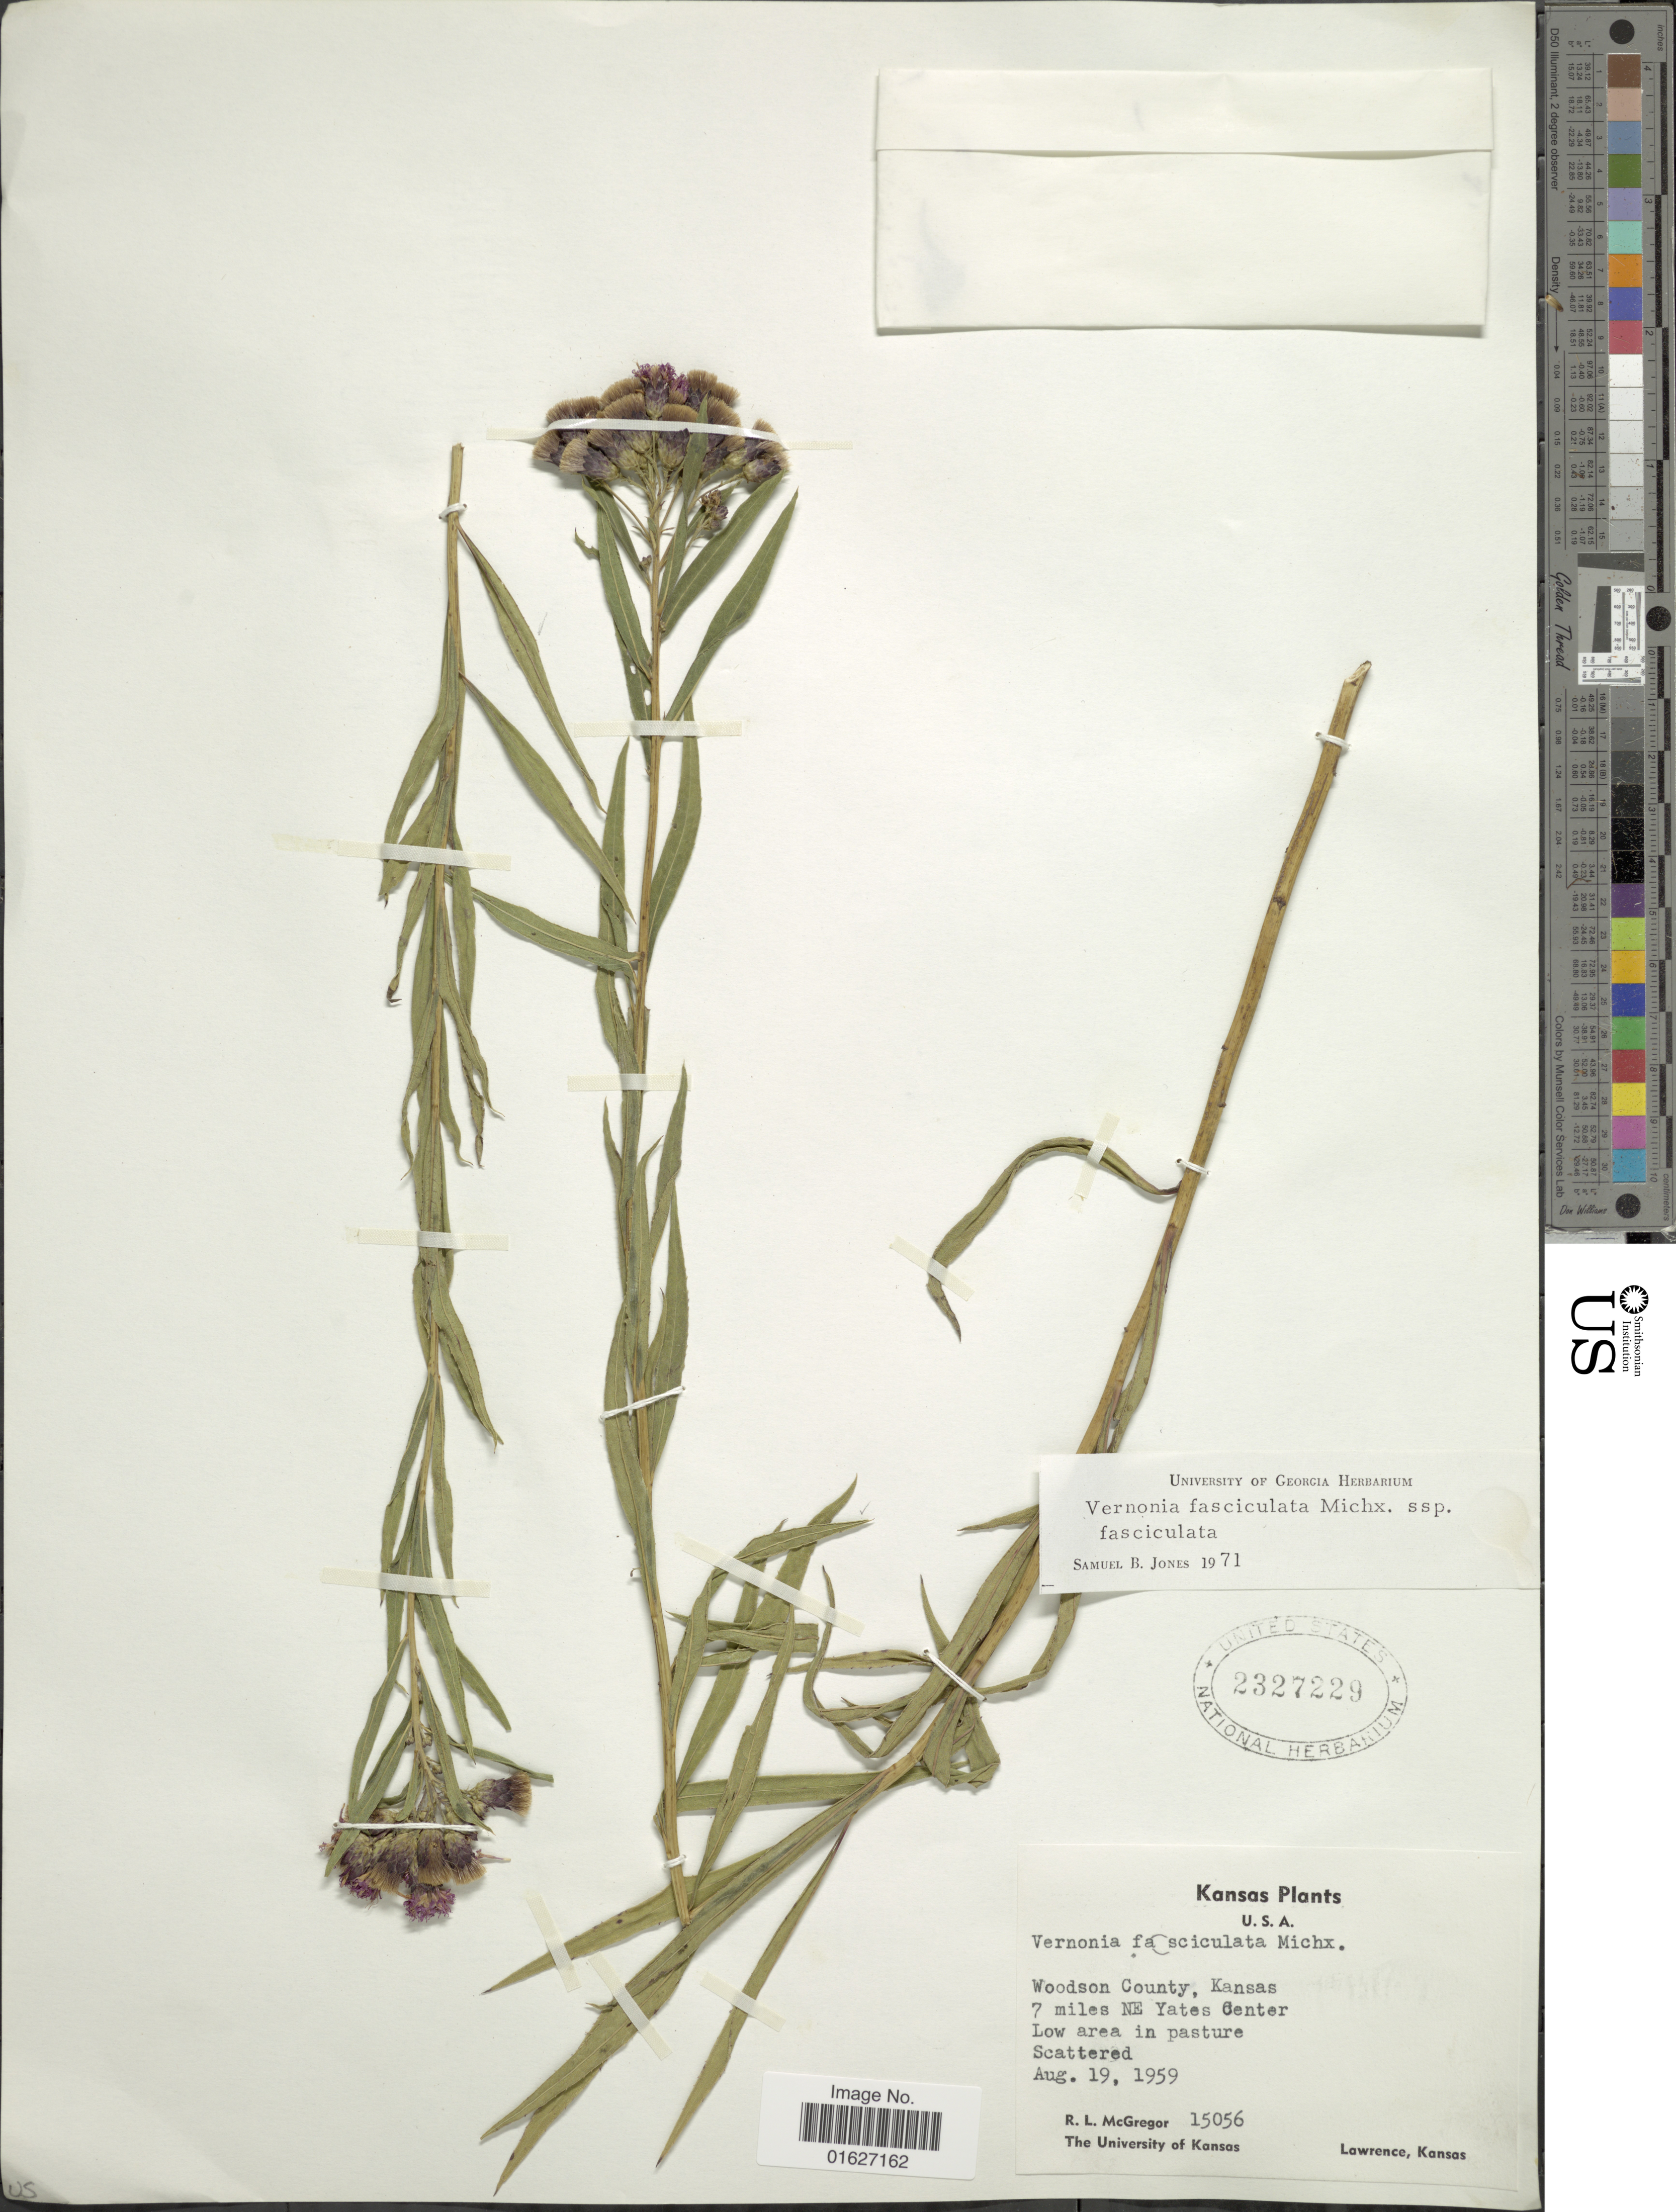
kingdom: Plantae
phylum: Tracheophyta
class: Magnoliopsida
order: Asterales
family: Asteraceae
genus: Vernonia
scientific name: Vernonia fasciculata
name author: Michx.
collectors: R. McGregor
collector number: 15056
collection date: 1959-08-19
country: United States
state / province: Kansas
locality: Woodson County, 7 miles NE Yates Center.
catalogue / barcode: US 2327229